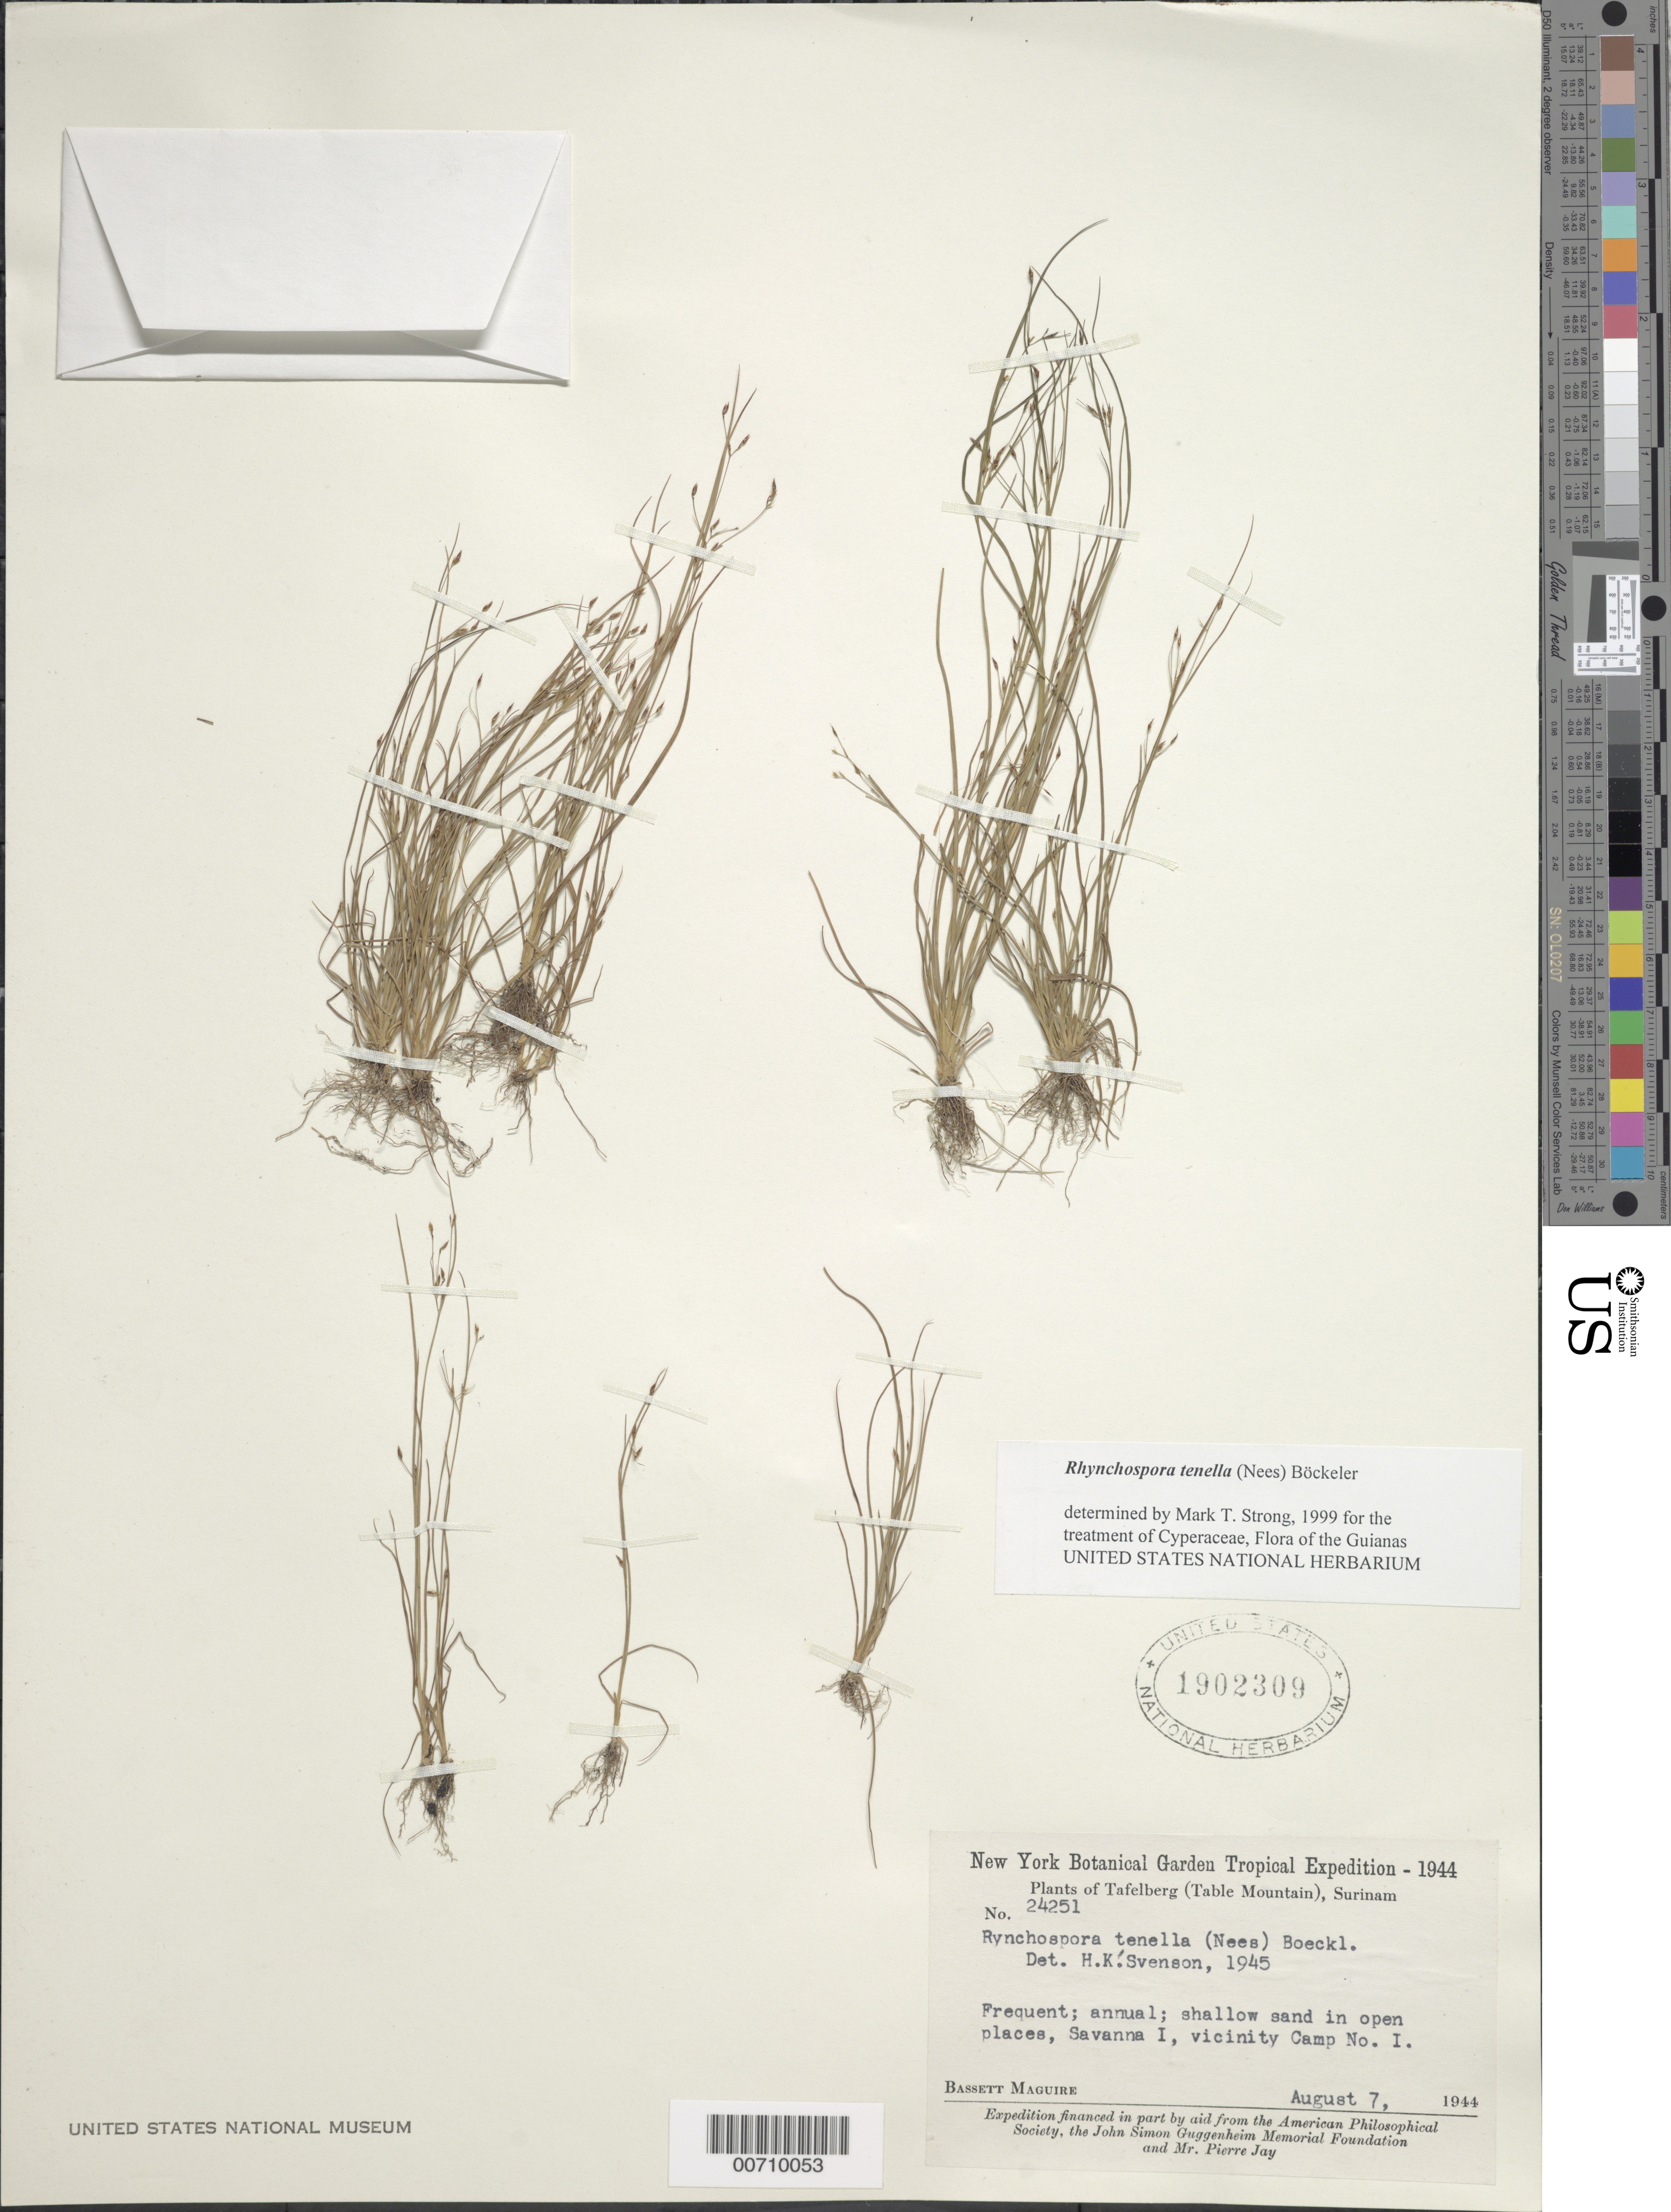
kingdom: Plantae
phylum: Tracheophyta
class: Liliopsida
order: Poales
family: Cyperaceae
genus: Rhynchospora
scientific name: Rhynchospora tenella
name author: (Nees) Boeckeler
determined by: Strong, M. T., (US), Smithsonian Institution - National Museum of Natural History (UNITED STATES)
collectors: B. Maguire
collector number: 24251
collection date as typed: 7-Aug-44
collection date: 1944-08-07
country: Suriname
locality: Tafelberg (Table Mountain), Savanna I, vic. Camp no. 1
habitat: Shallow sand, in open places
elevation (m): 565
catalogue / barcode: US 1902309